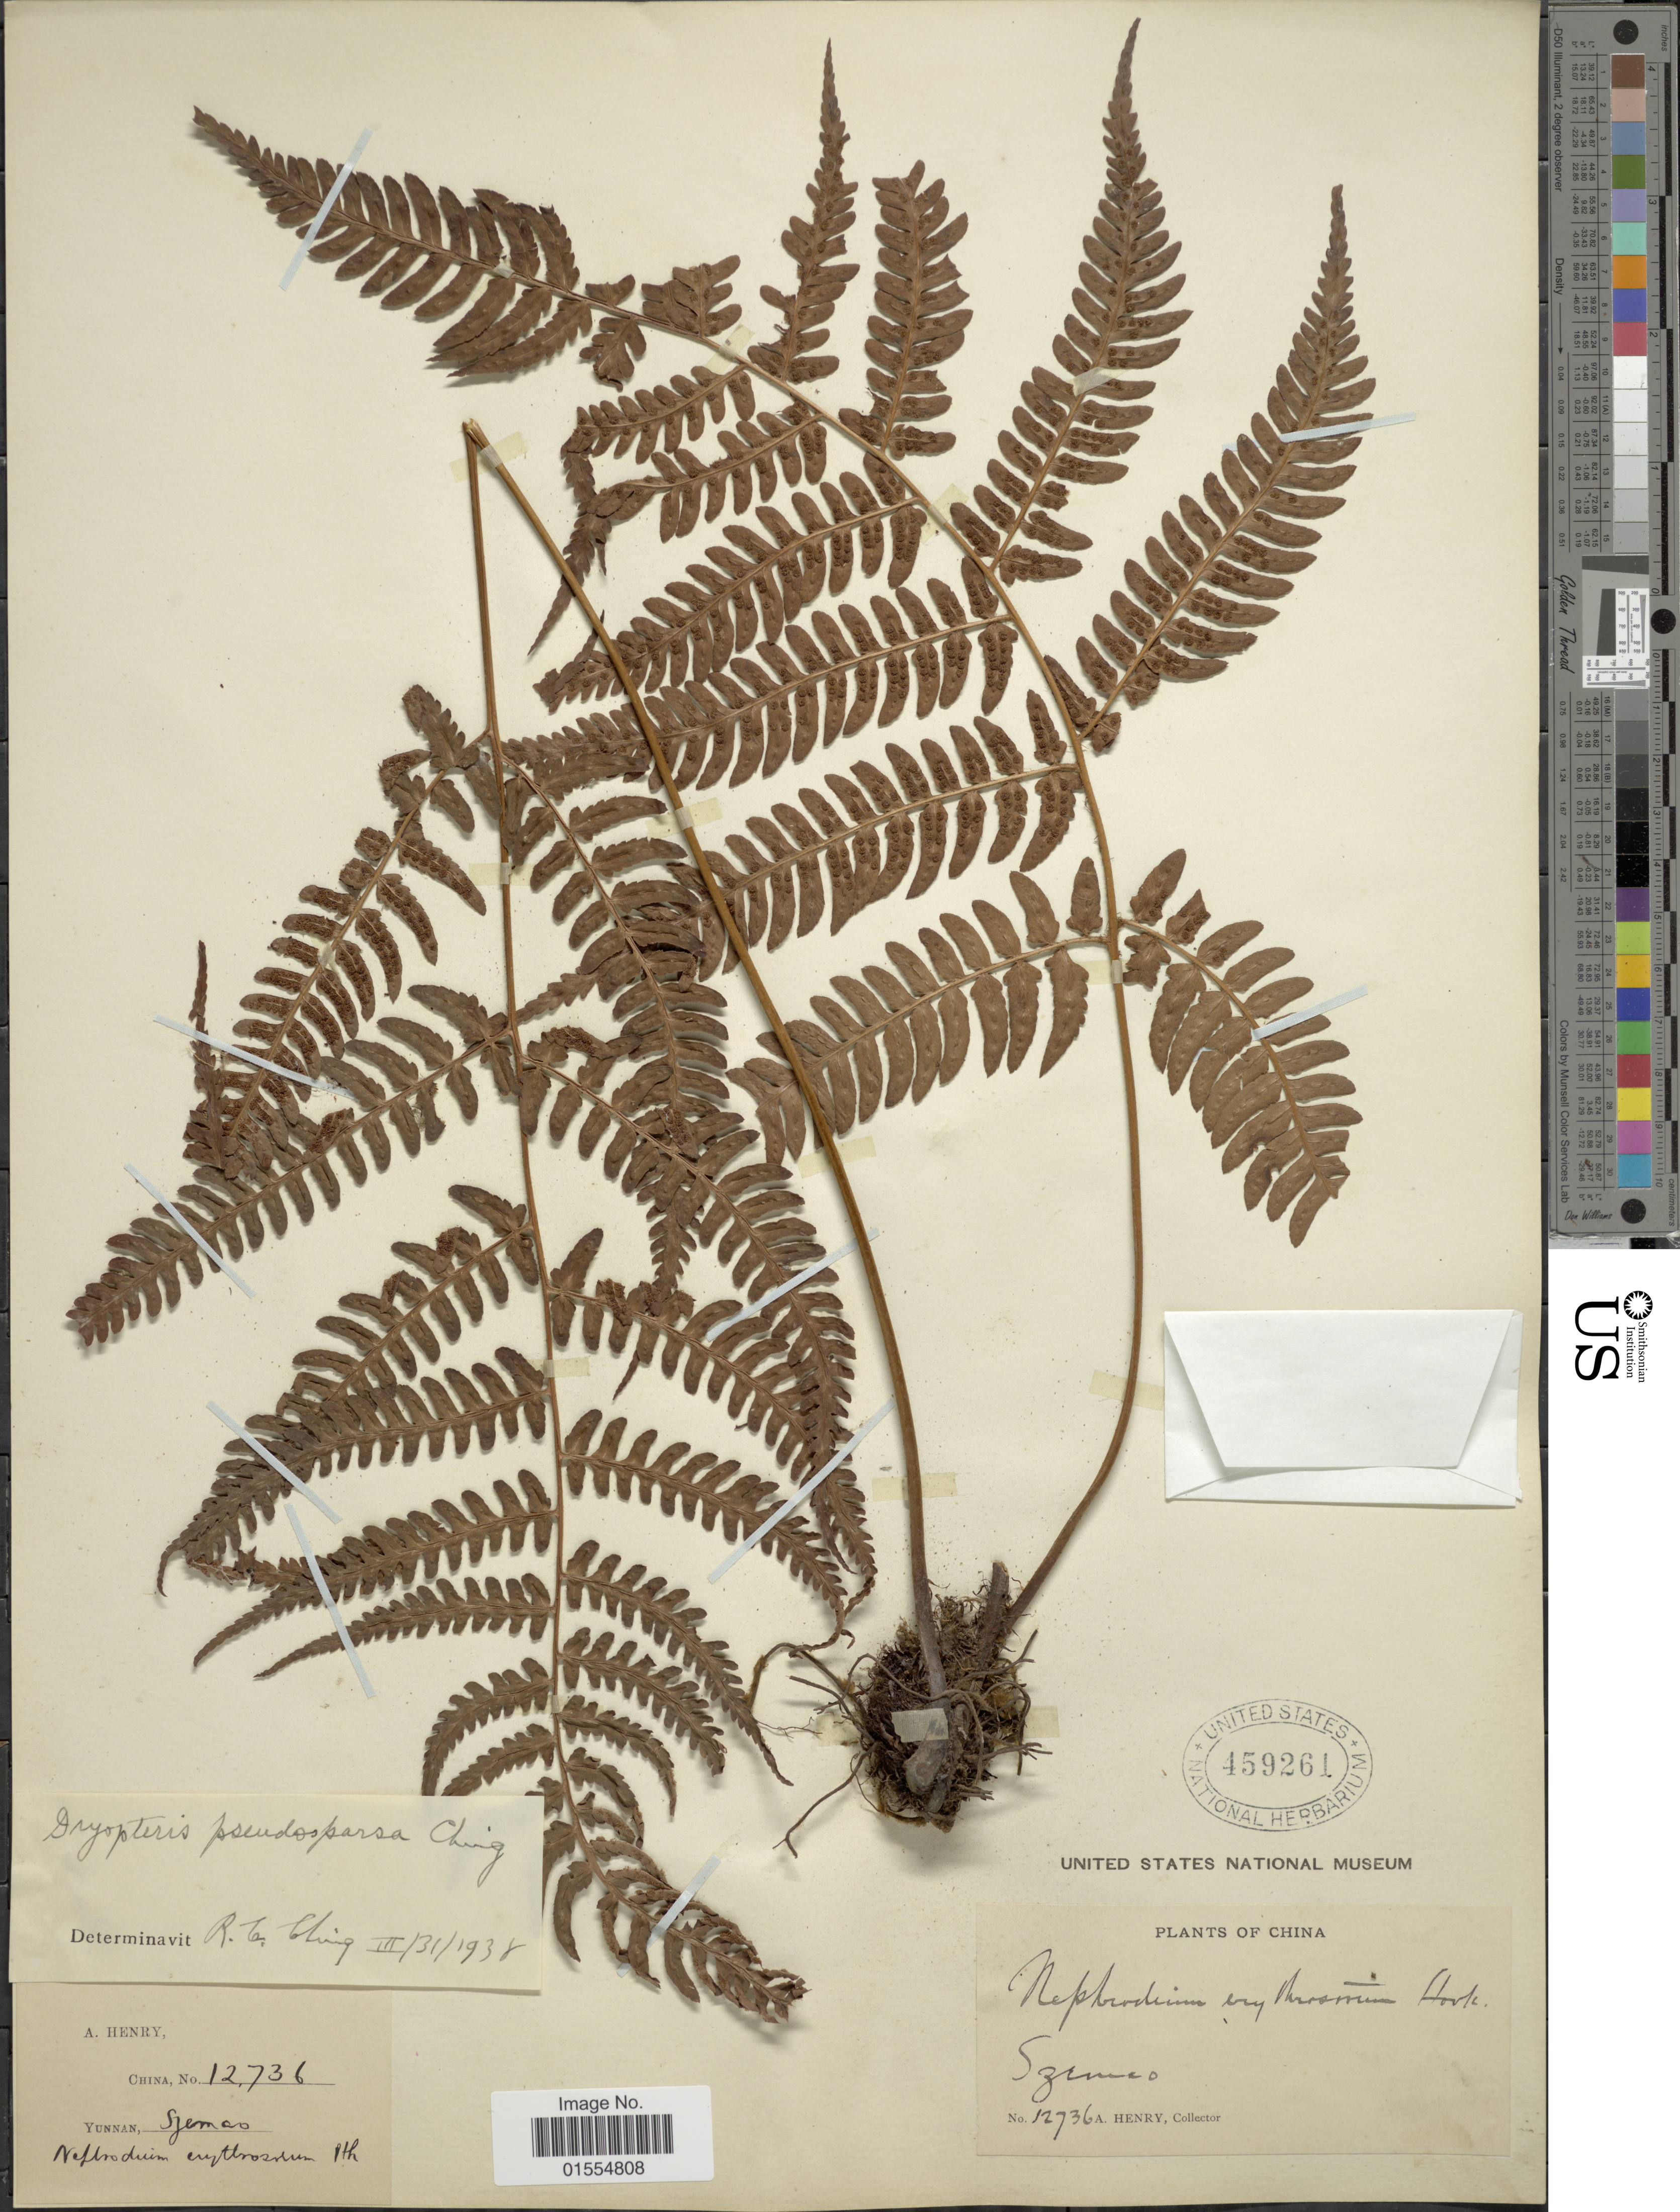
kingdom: Plantae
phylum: Tracheophyta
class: Polypodiopsida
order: Polypodiales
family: Dryopteridaceae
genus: Dryopteris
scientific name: Dryopteris pseudosparsa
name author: Ching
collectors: A. Henry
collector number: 12736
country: China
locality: China, Szemao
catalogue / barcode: US 459261